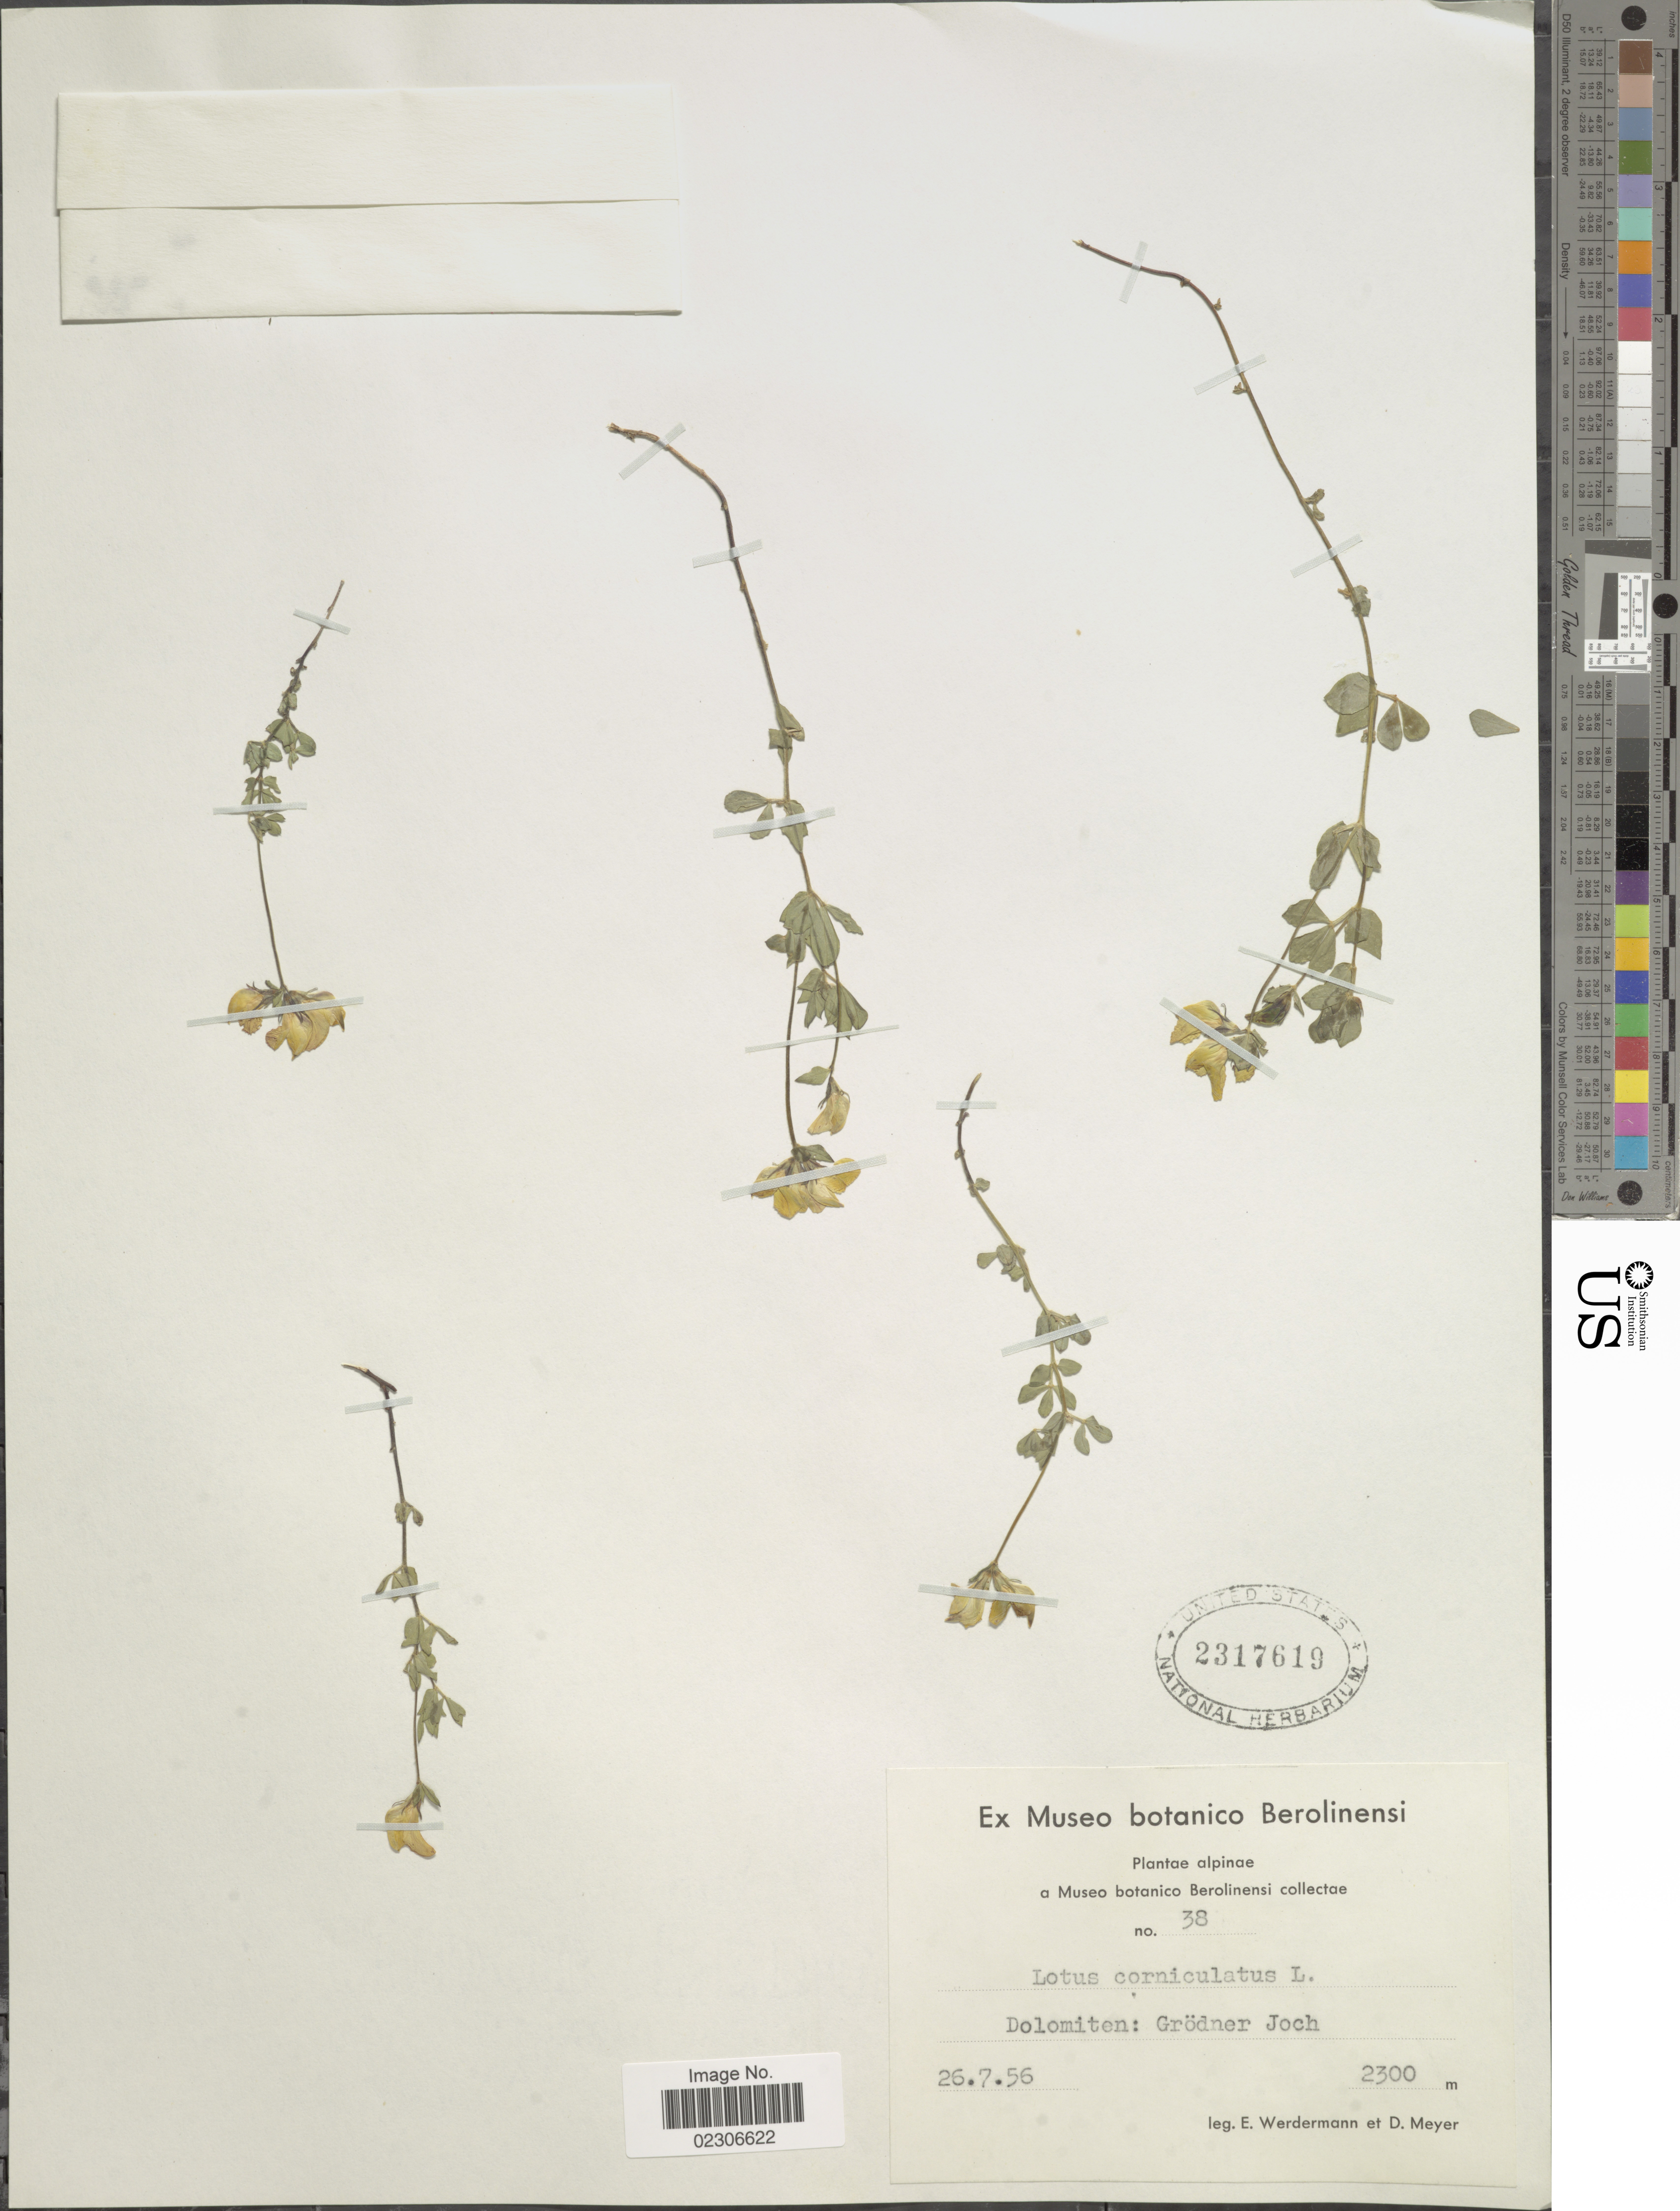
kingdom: Plantae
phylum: Tracheophyta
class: Magnoliopsida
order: Fabales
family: Fabaceae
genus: Lotus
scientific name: Lotus corniculatus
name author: L.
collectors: E. Werdermann & D. Meyer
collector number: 38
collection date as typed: Transcribed d/m/y: 26/7/56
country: Italy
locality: Dolomiten: Grödner Joch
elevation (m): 2300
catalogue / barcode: US 2317619